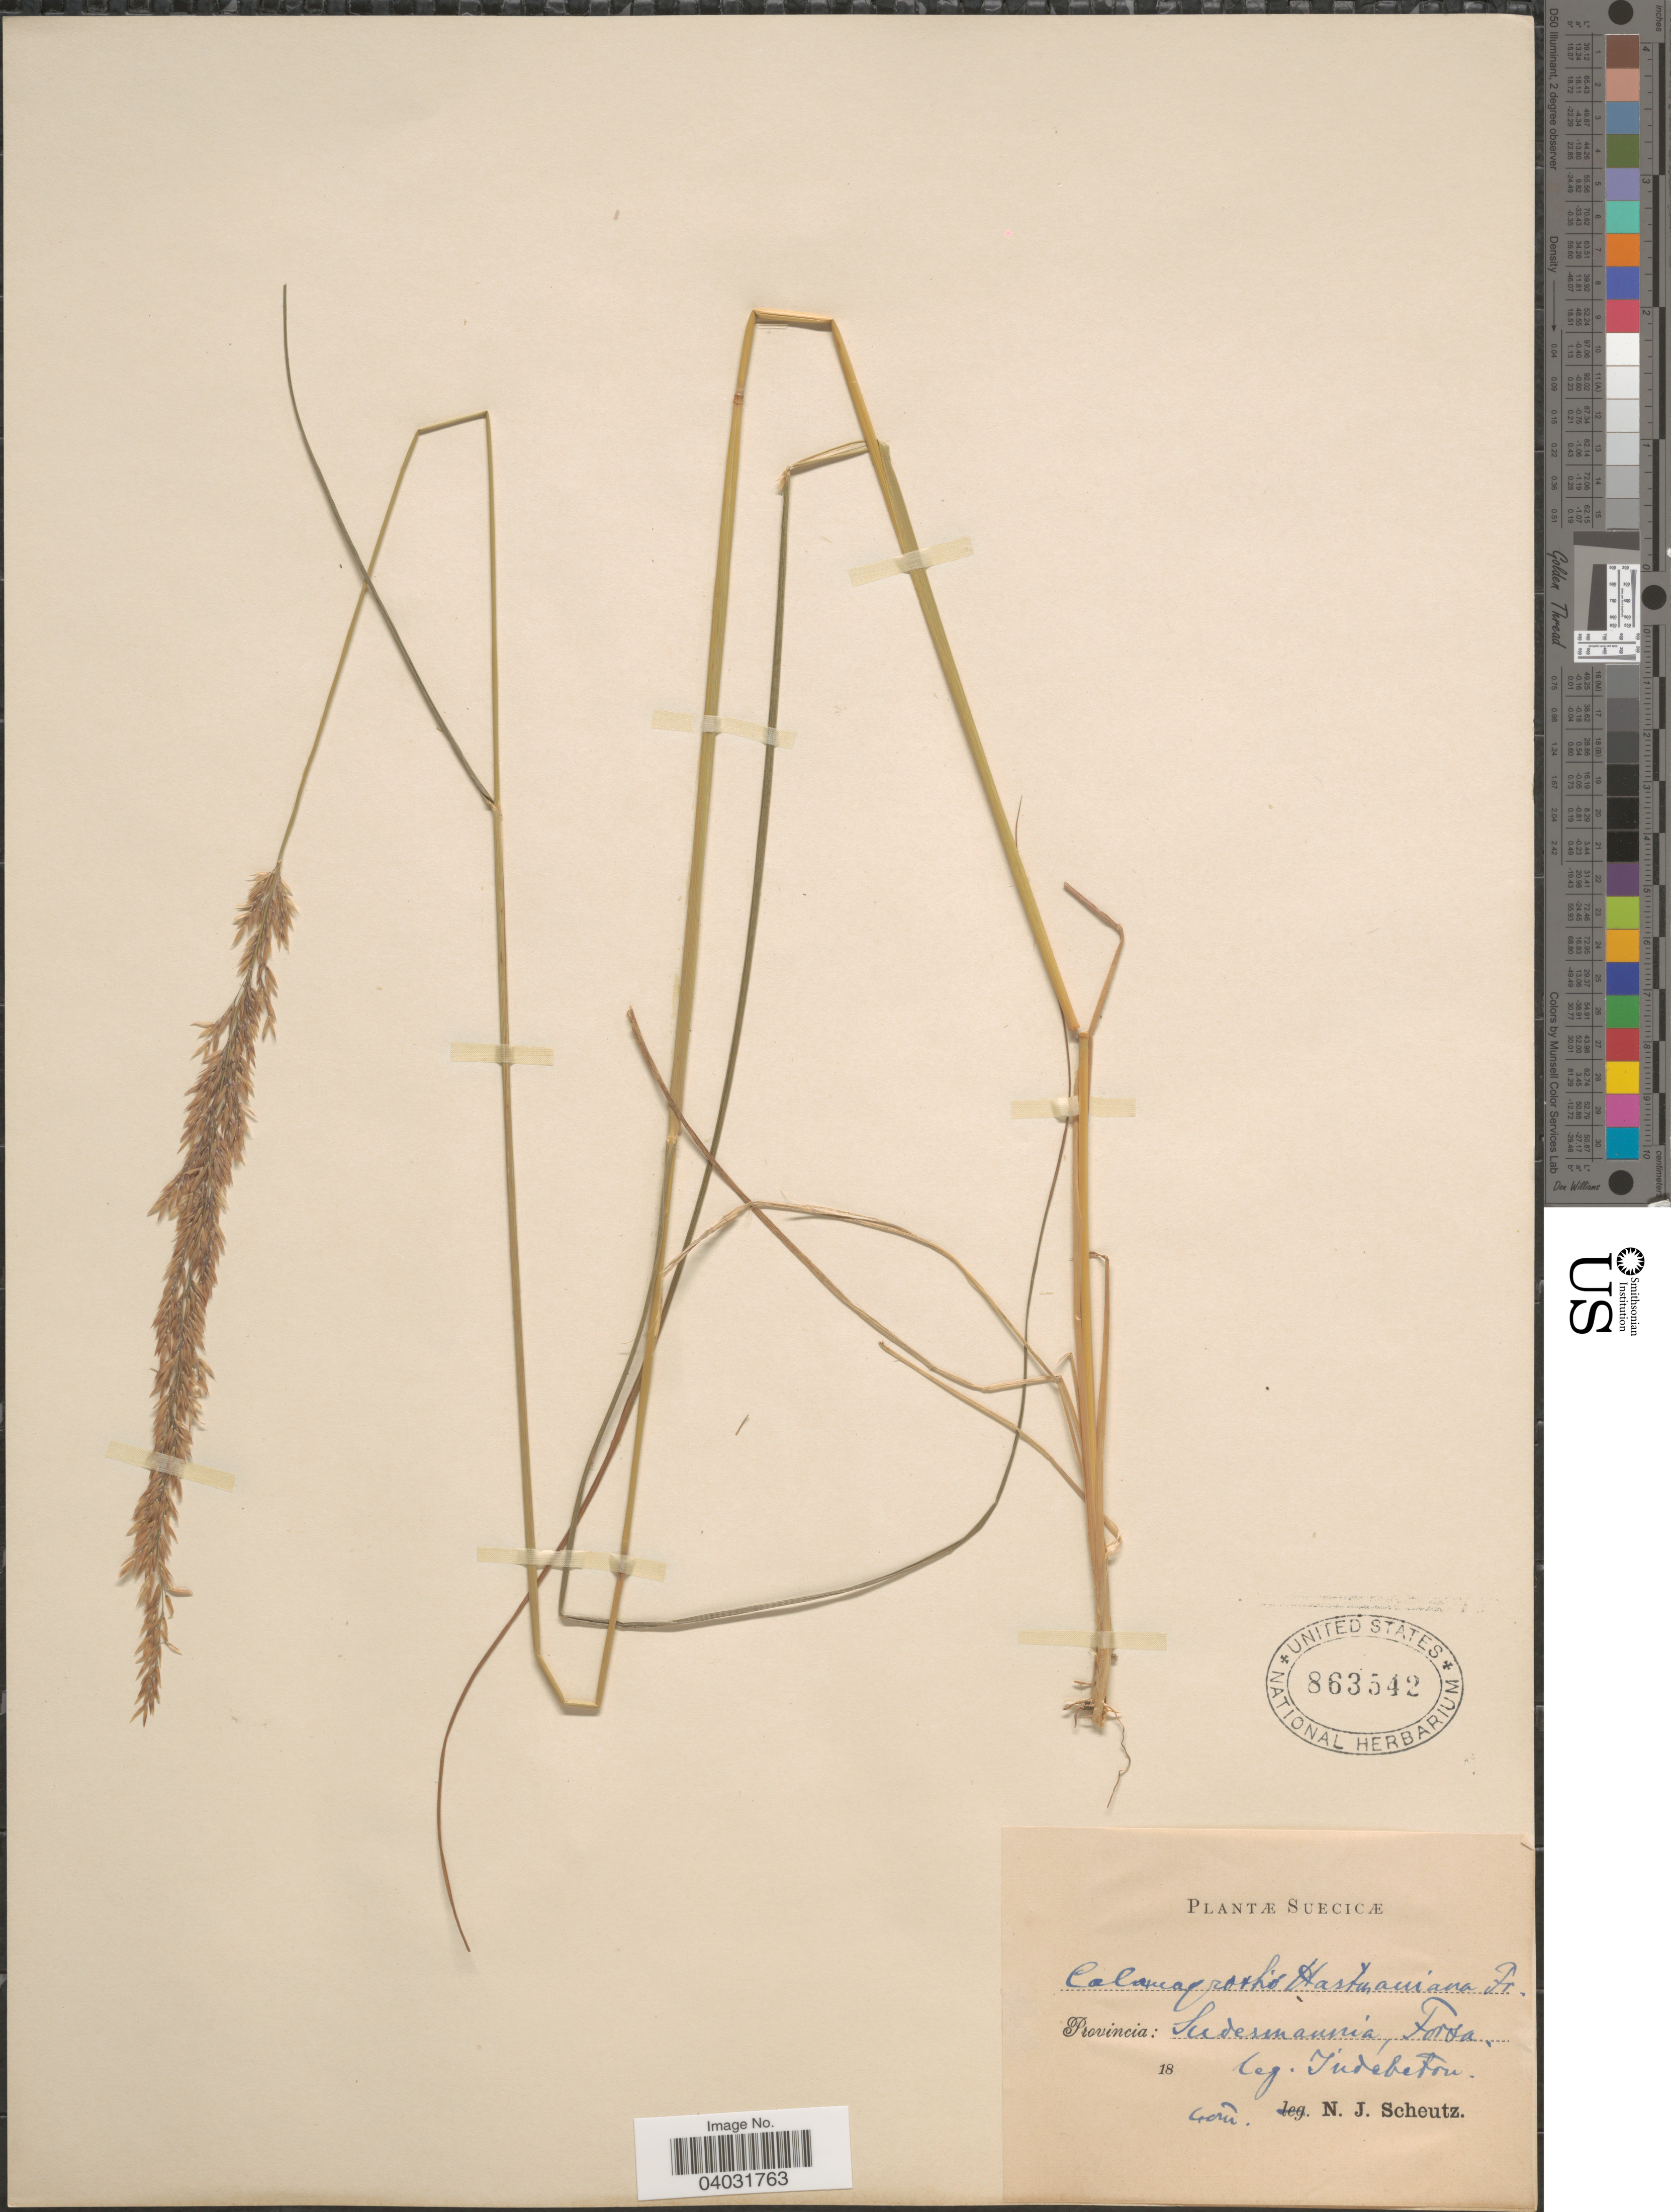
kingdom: Plantae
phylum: Tracheophyta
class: Liliopsida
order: Poales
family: Poaceae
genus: Calamagrostis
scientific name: Calamagrostis x hartmanniana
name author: Fries.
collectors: Indebetou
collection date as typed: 18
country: Sweden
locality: Suecicæ. Provincia: Sudesmannia, Forsa.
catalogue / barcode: US 863542